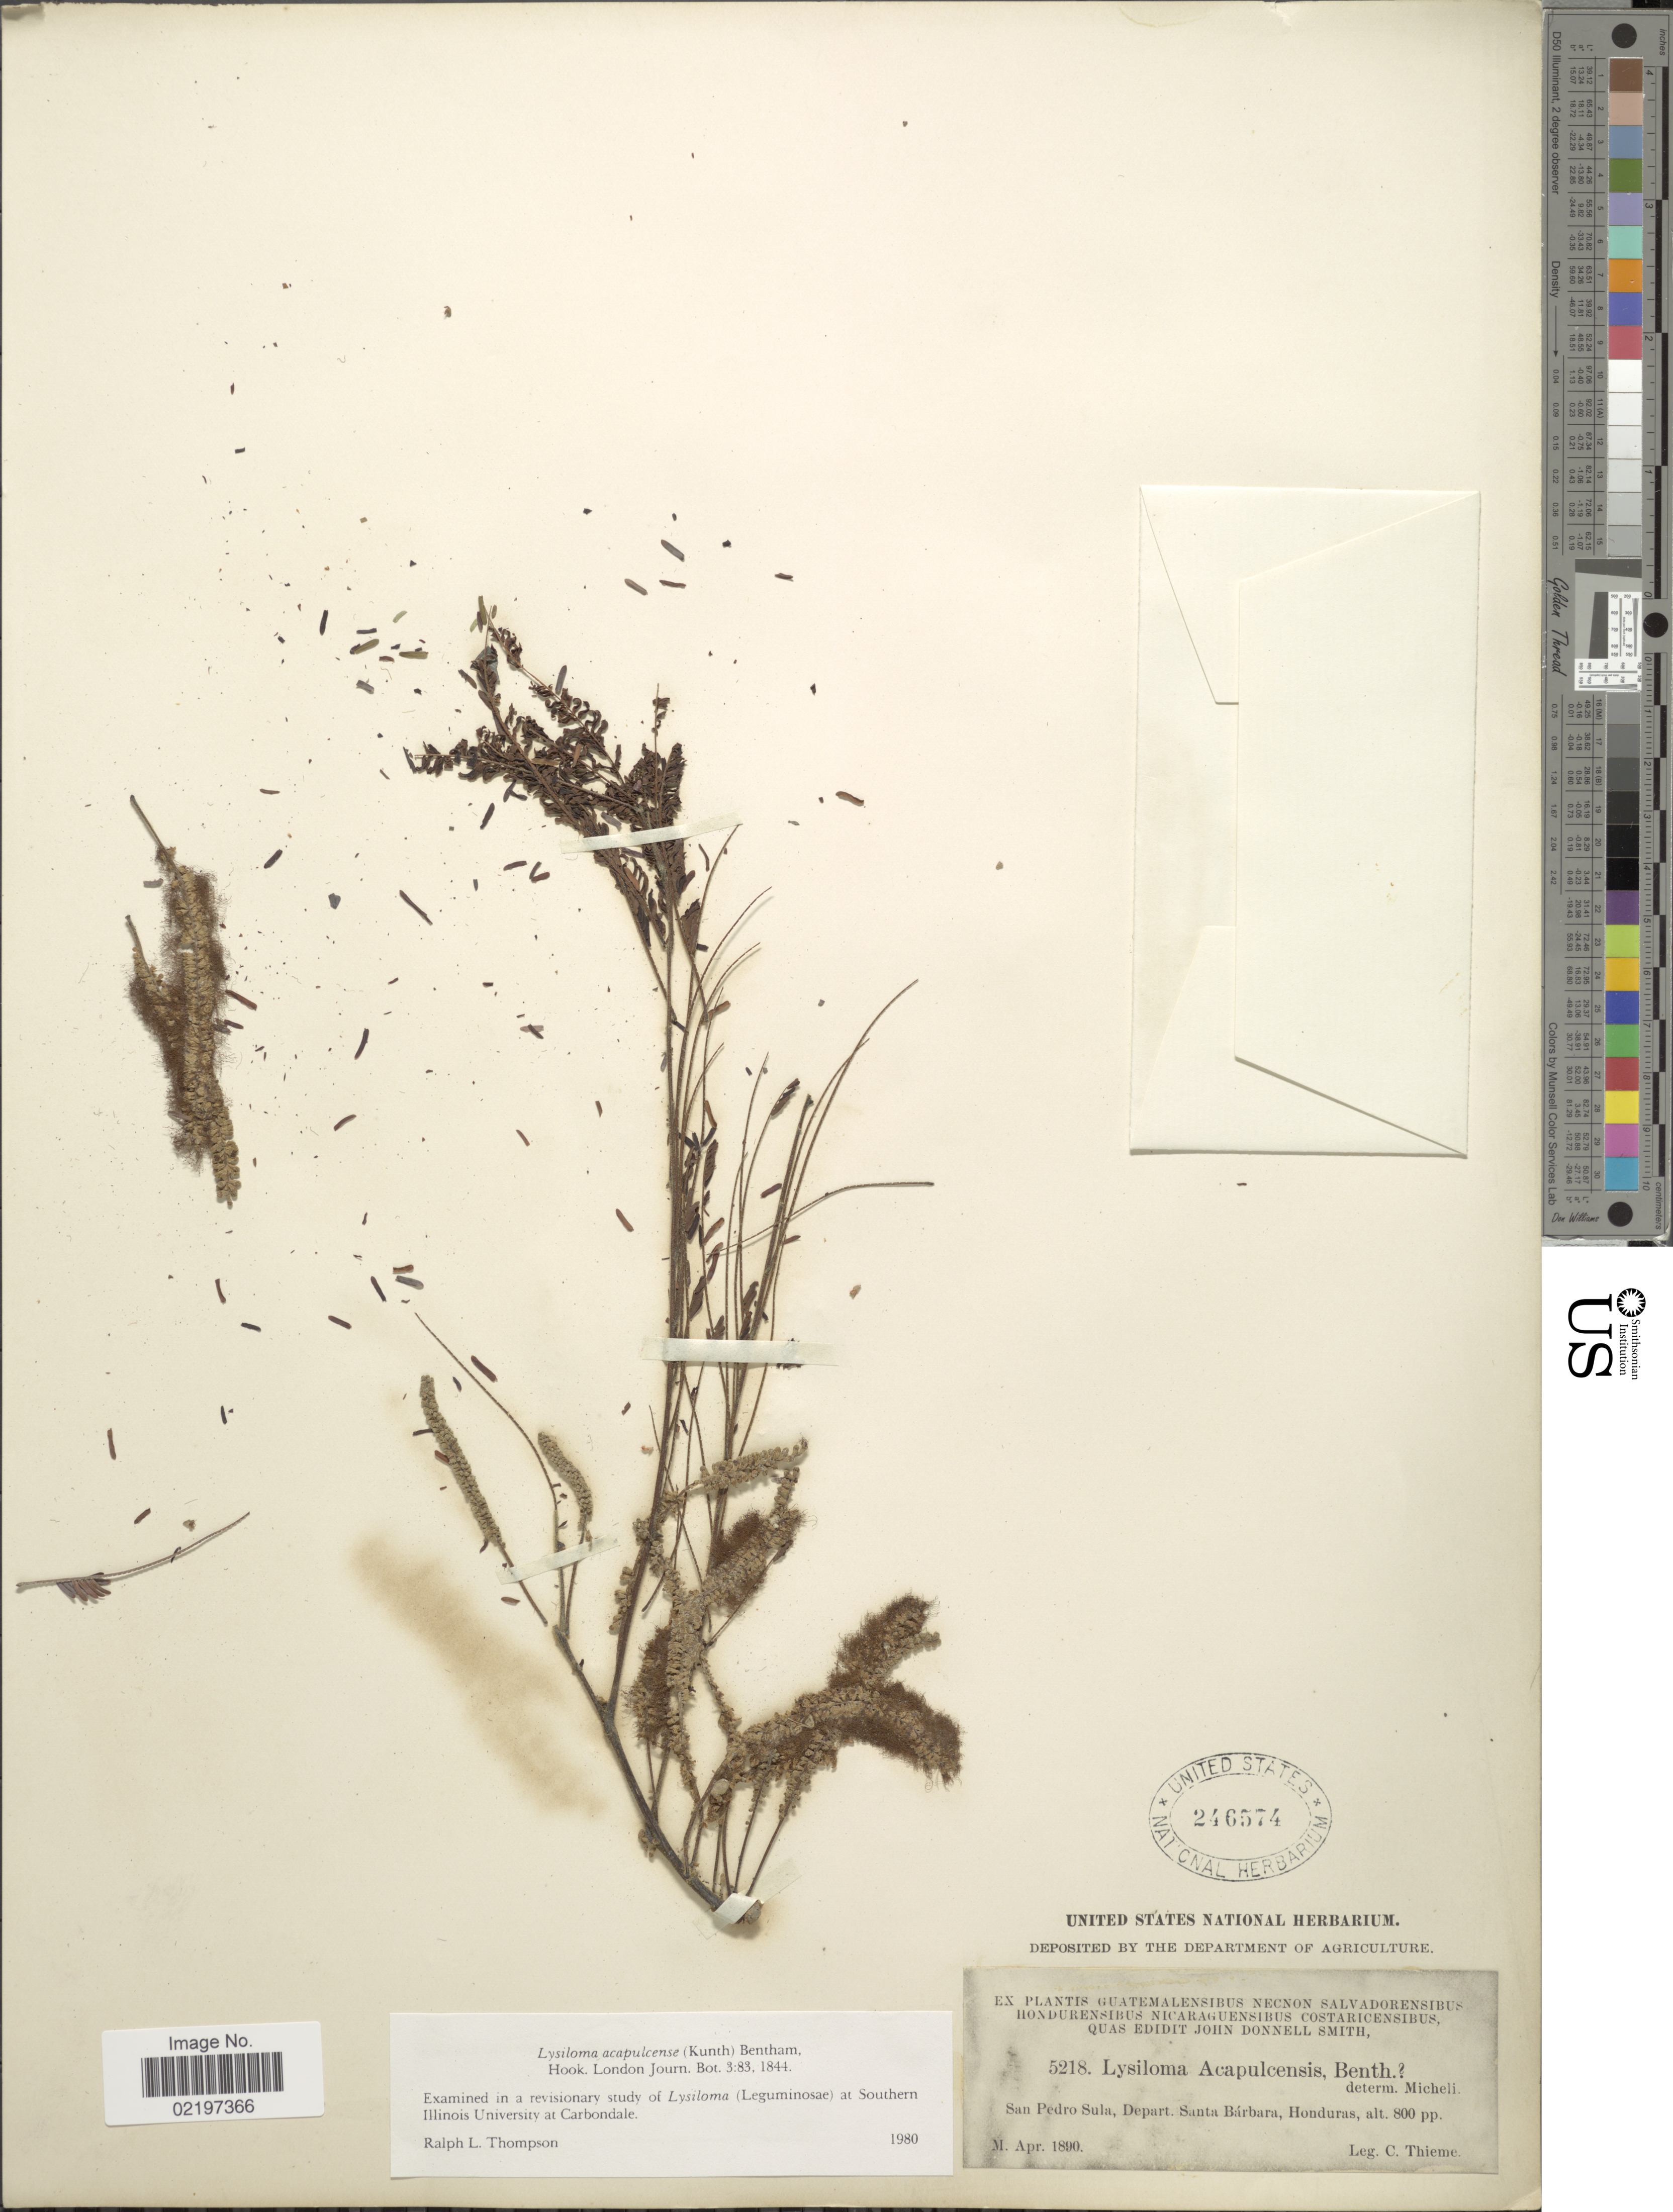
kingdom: Plantae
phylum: Tracheophyta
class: Magnoliopsida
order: Fabales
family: Fabaceae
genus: Lysiloma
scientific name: Lysiloma acapulcense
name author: (Kunth) Benth.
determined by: Thompson, R. L.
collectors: C. Thieme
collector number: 5218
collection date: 1890-04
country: Honduras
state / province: Santa Bárbara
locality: San Pedro Sula, Depart. Santa Barbara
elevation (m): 244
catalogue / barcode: US 246574